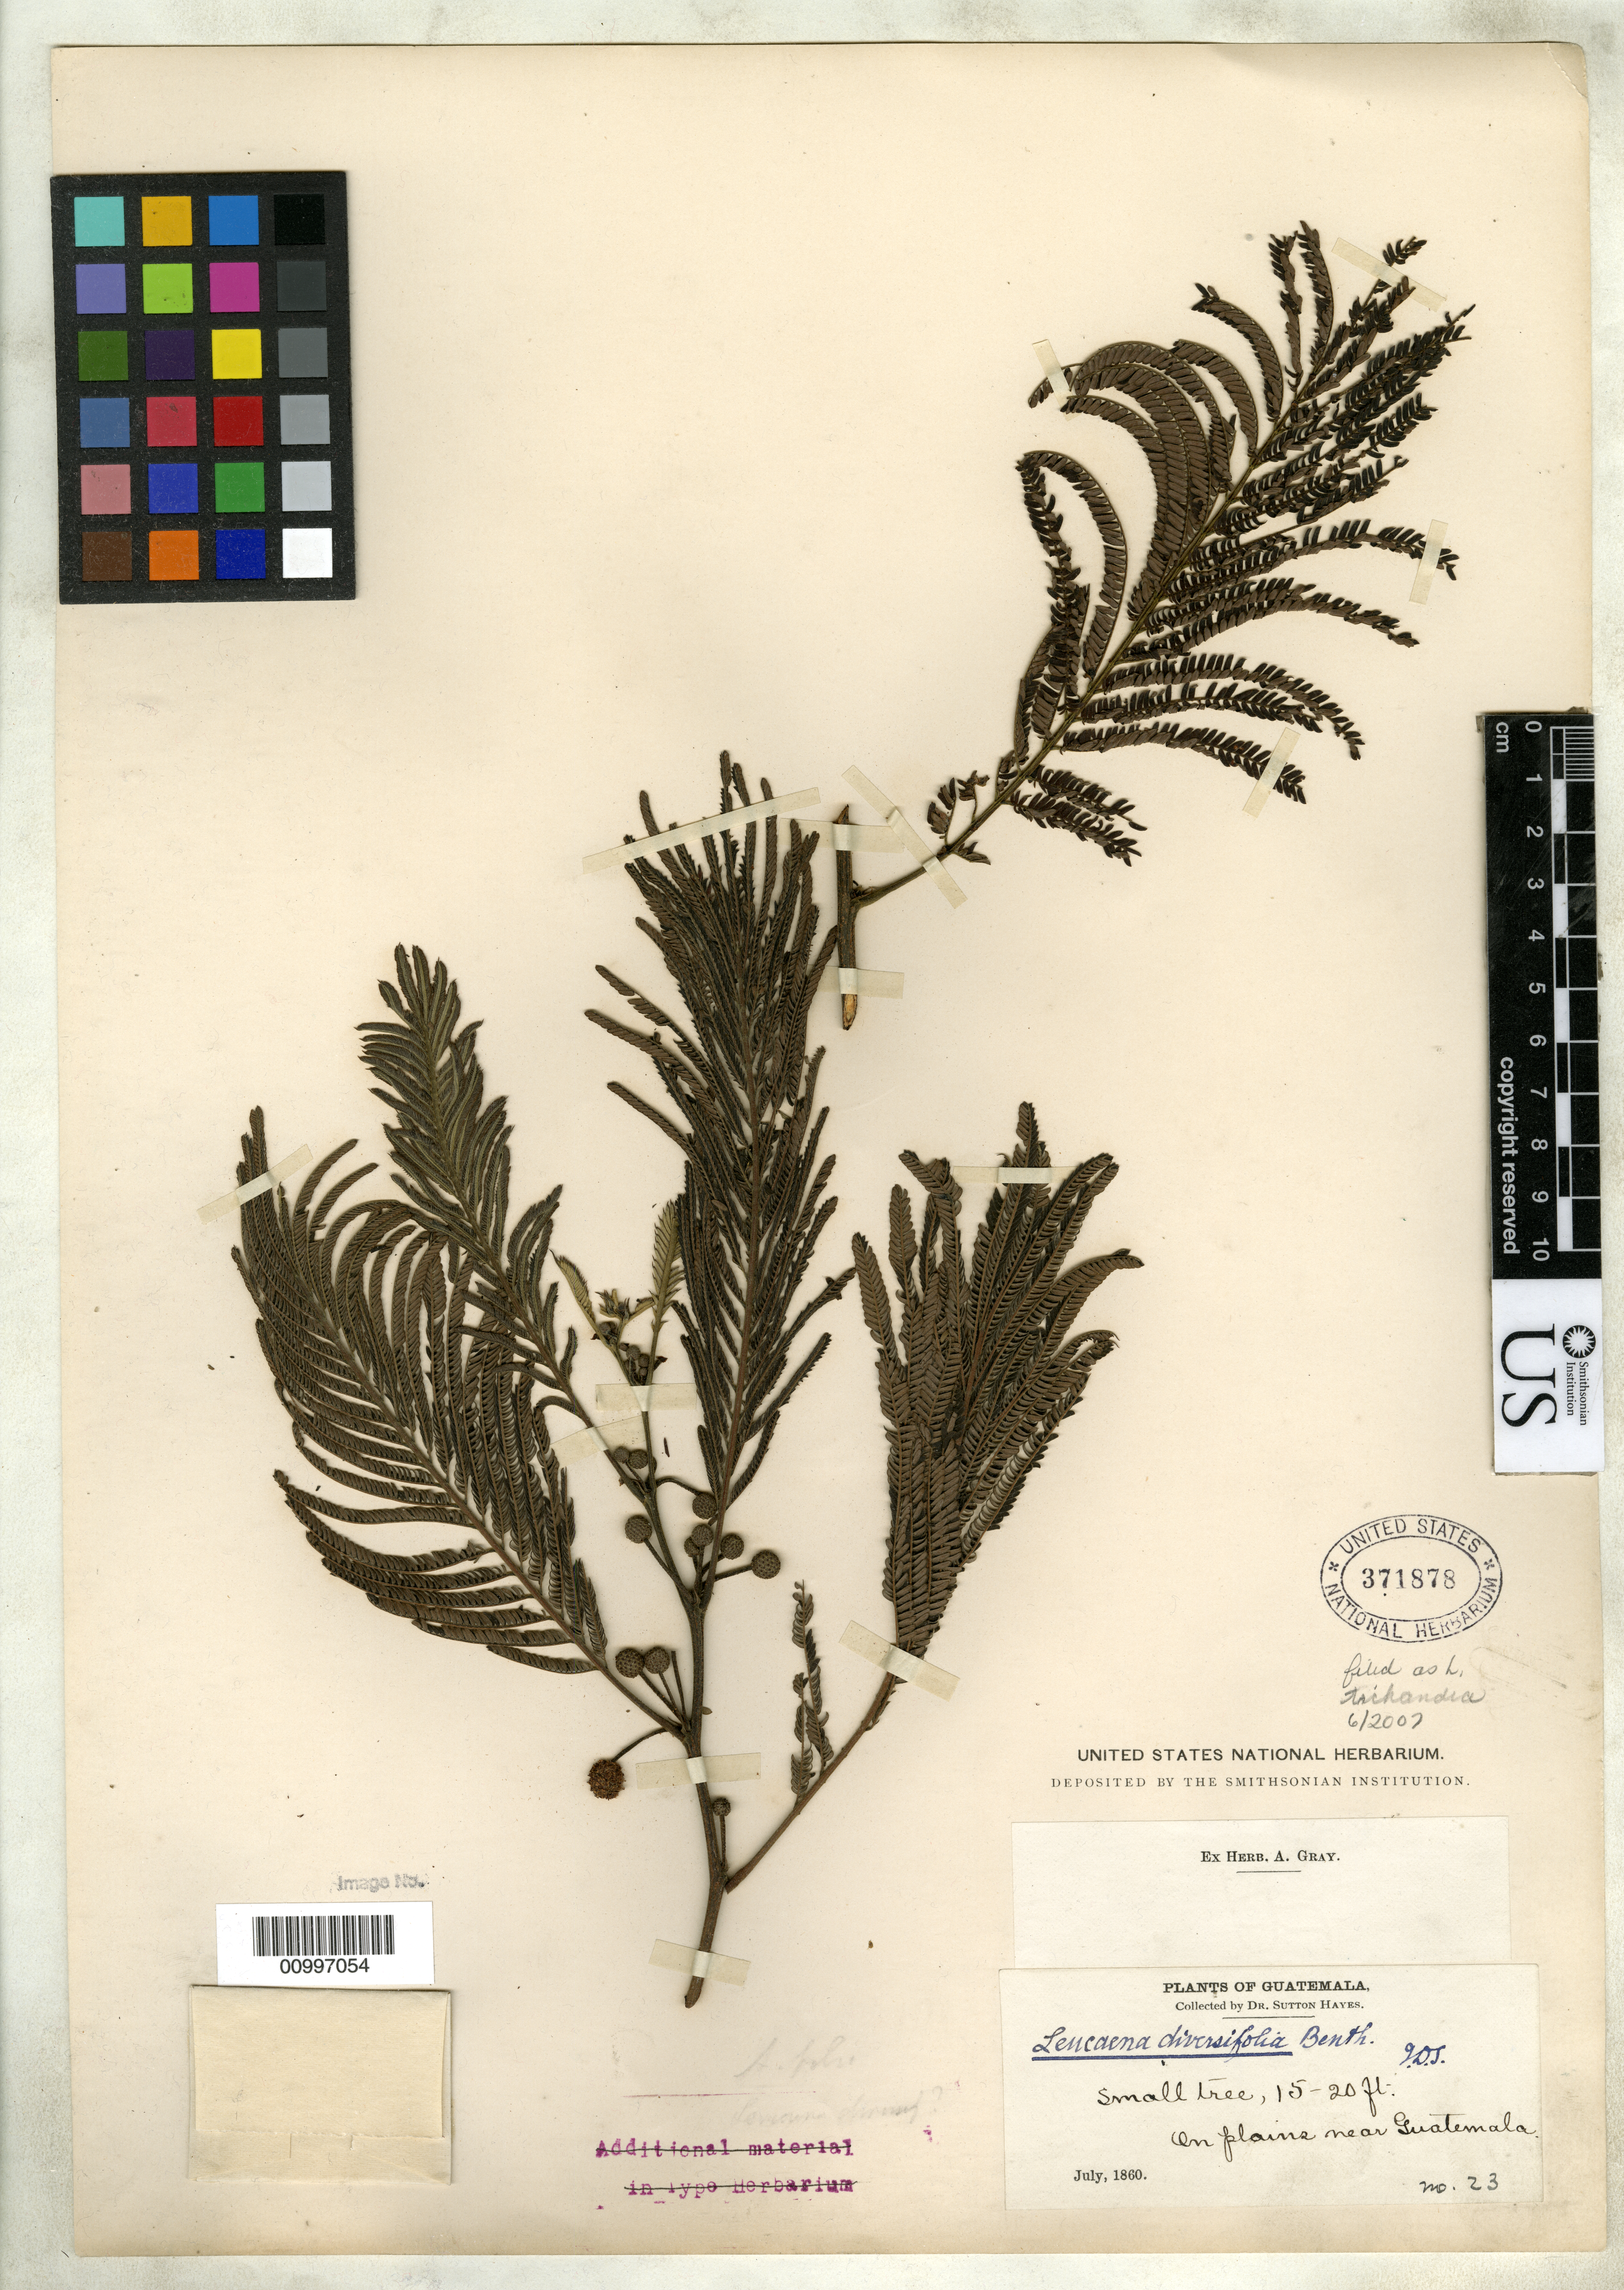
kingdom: Plantae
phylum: Tracheophyta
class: Magnoliopsida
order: Fabales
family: Fabaceae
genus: Leucaena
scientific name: Leucaena guatemalensis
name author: Britton & Rose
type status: Isotype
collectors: S. Hayes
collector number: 23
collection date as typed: Jul 1860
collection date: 1860-07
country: Guatemala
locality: On plains near Guatemala.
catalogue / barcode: US 371878